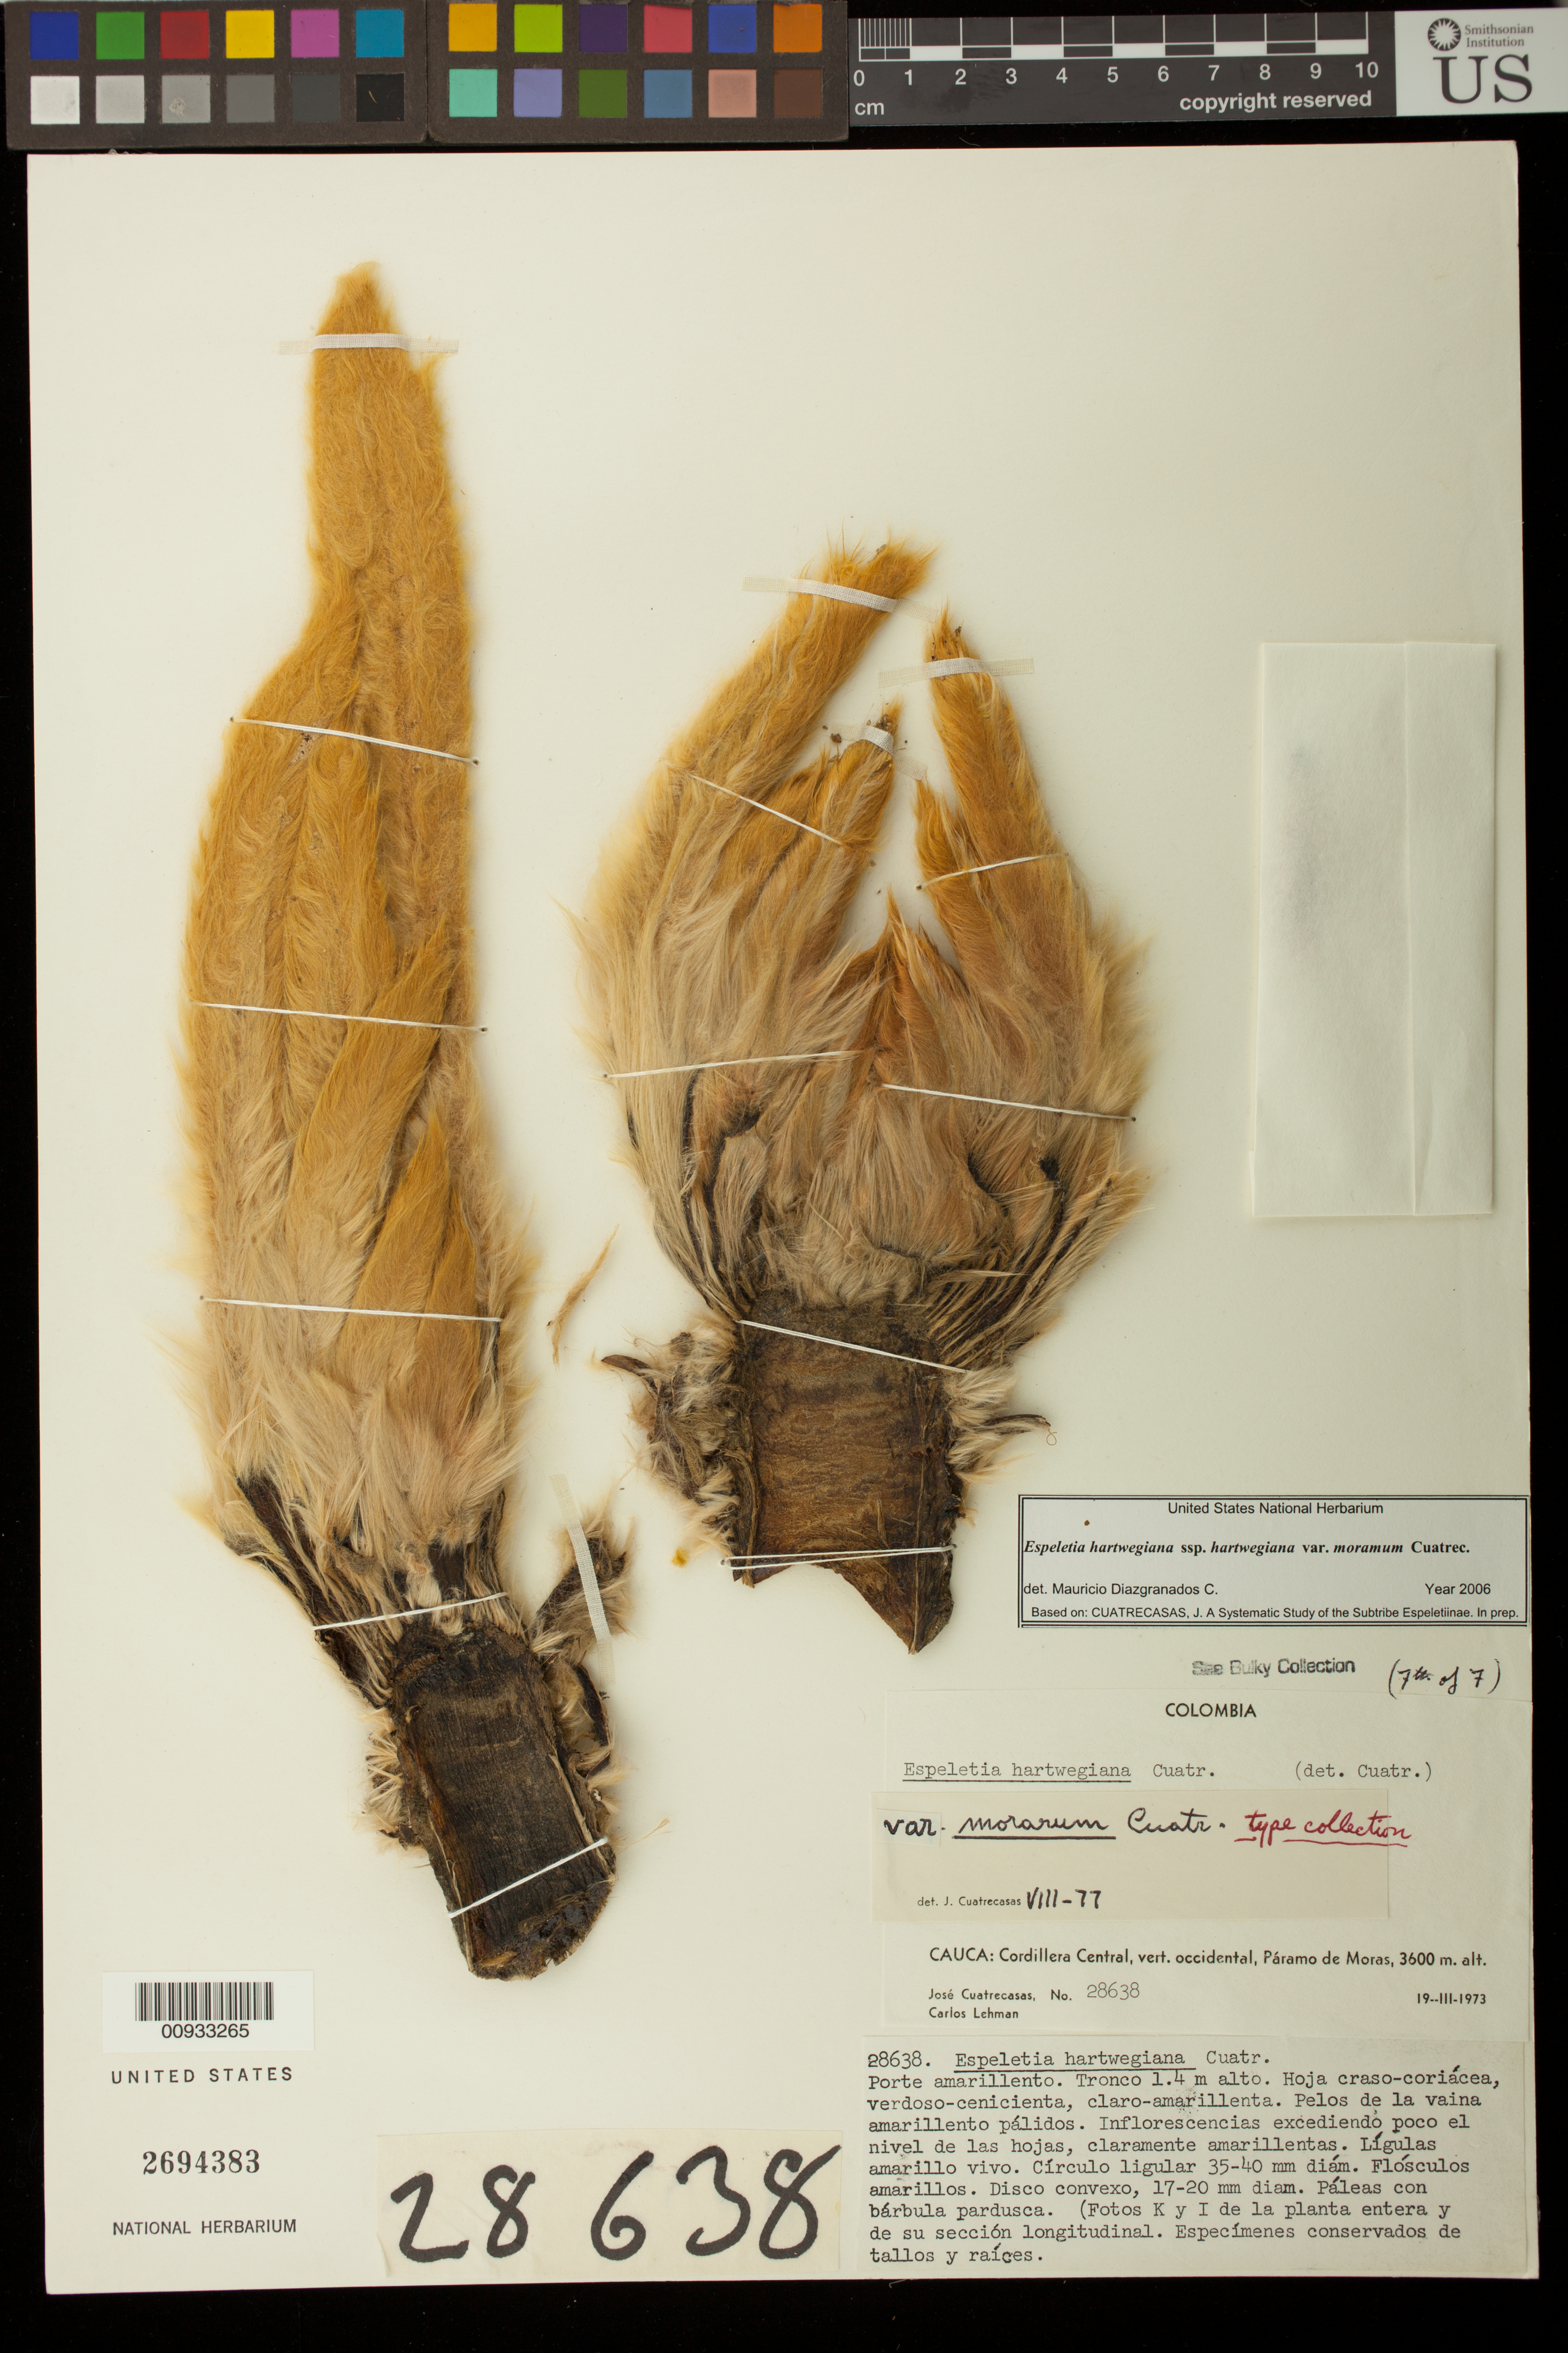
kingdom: Plantae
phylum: Tracheophyta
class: Magnoliopsida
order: Asterales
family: Asteraceae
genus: Espeletia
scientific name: Espeletia hartwegiana var. morarum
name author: Cuatrec.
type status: Isotype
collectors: J. Cuatrecasas & C. Lehman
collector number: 28638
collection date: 1973-03-19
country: Colombia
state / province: Cauca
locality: Cordillera Central, vert. occidental, páramo de Moras.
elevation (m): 3600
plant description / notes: "See Bulky Collection" (bulky isotype filed separately)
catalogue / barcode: US 2694383